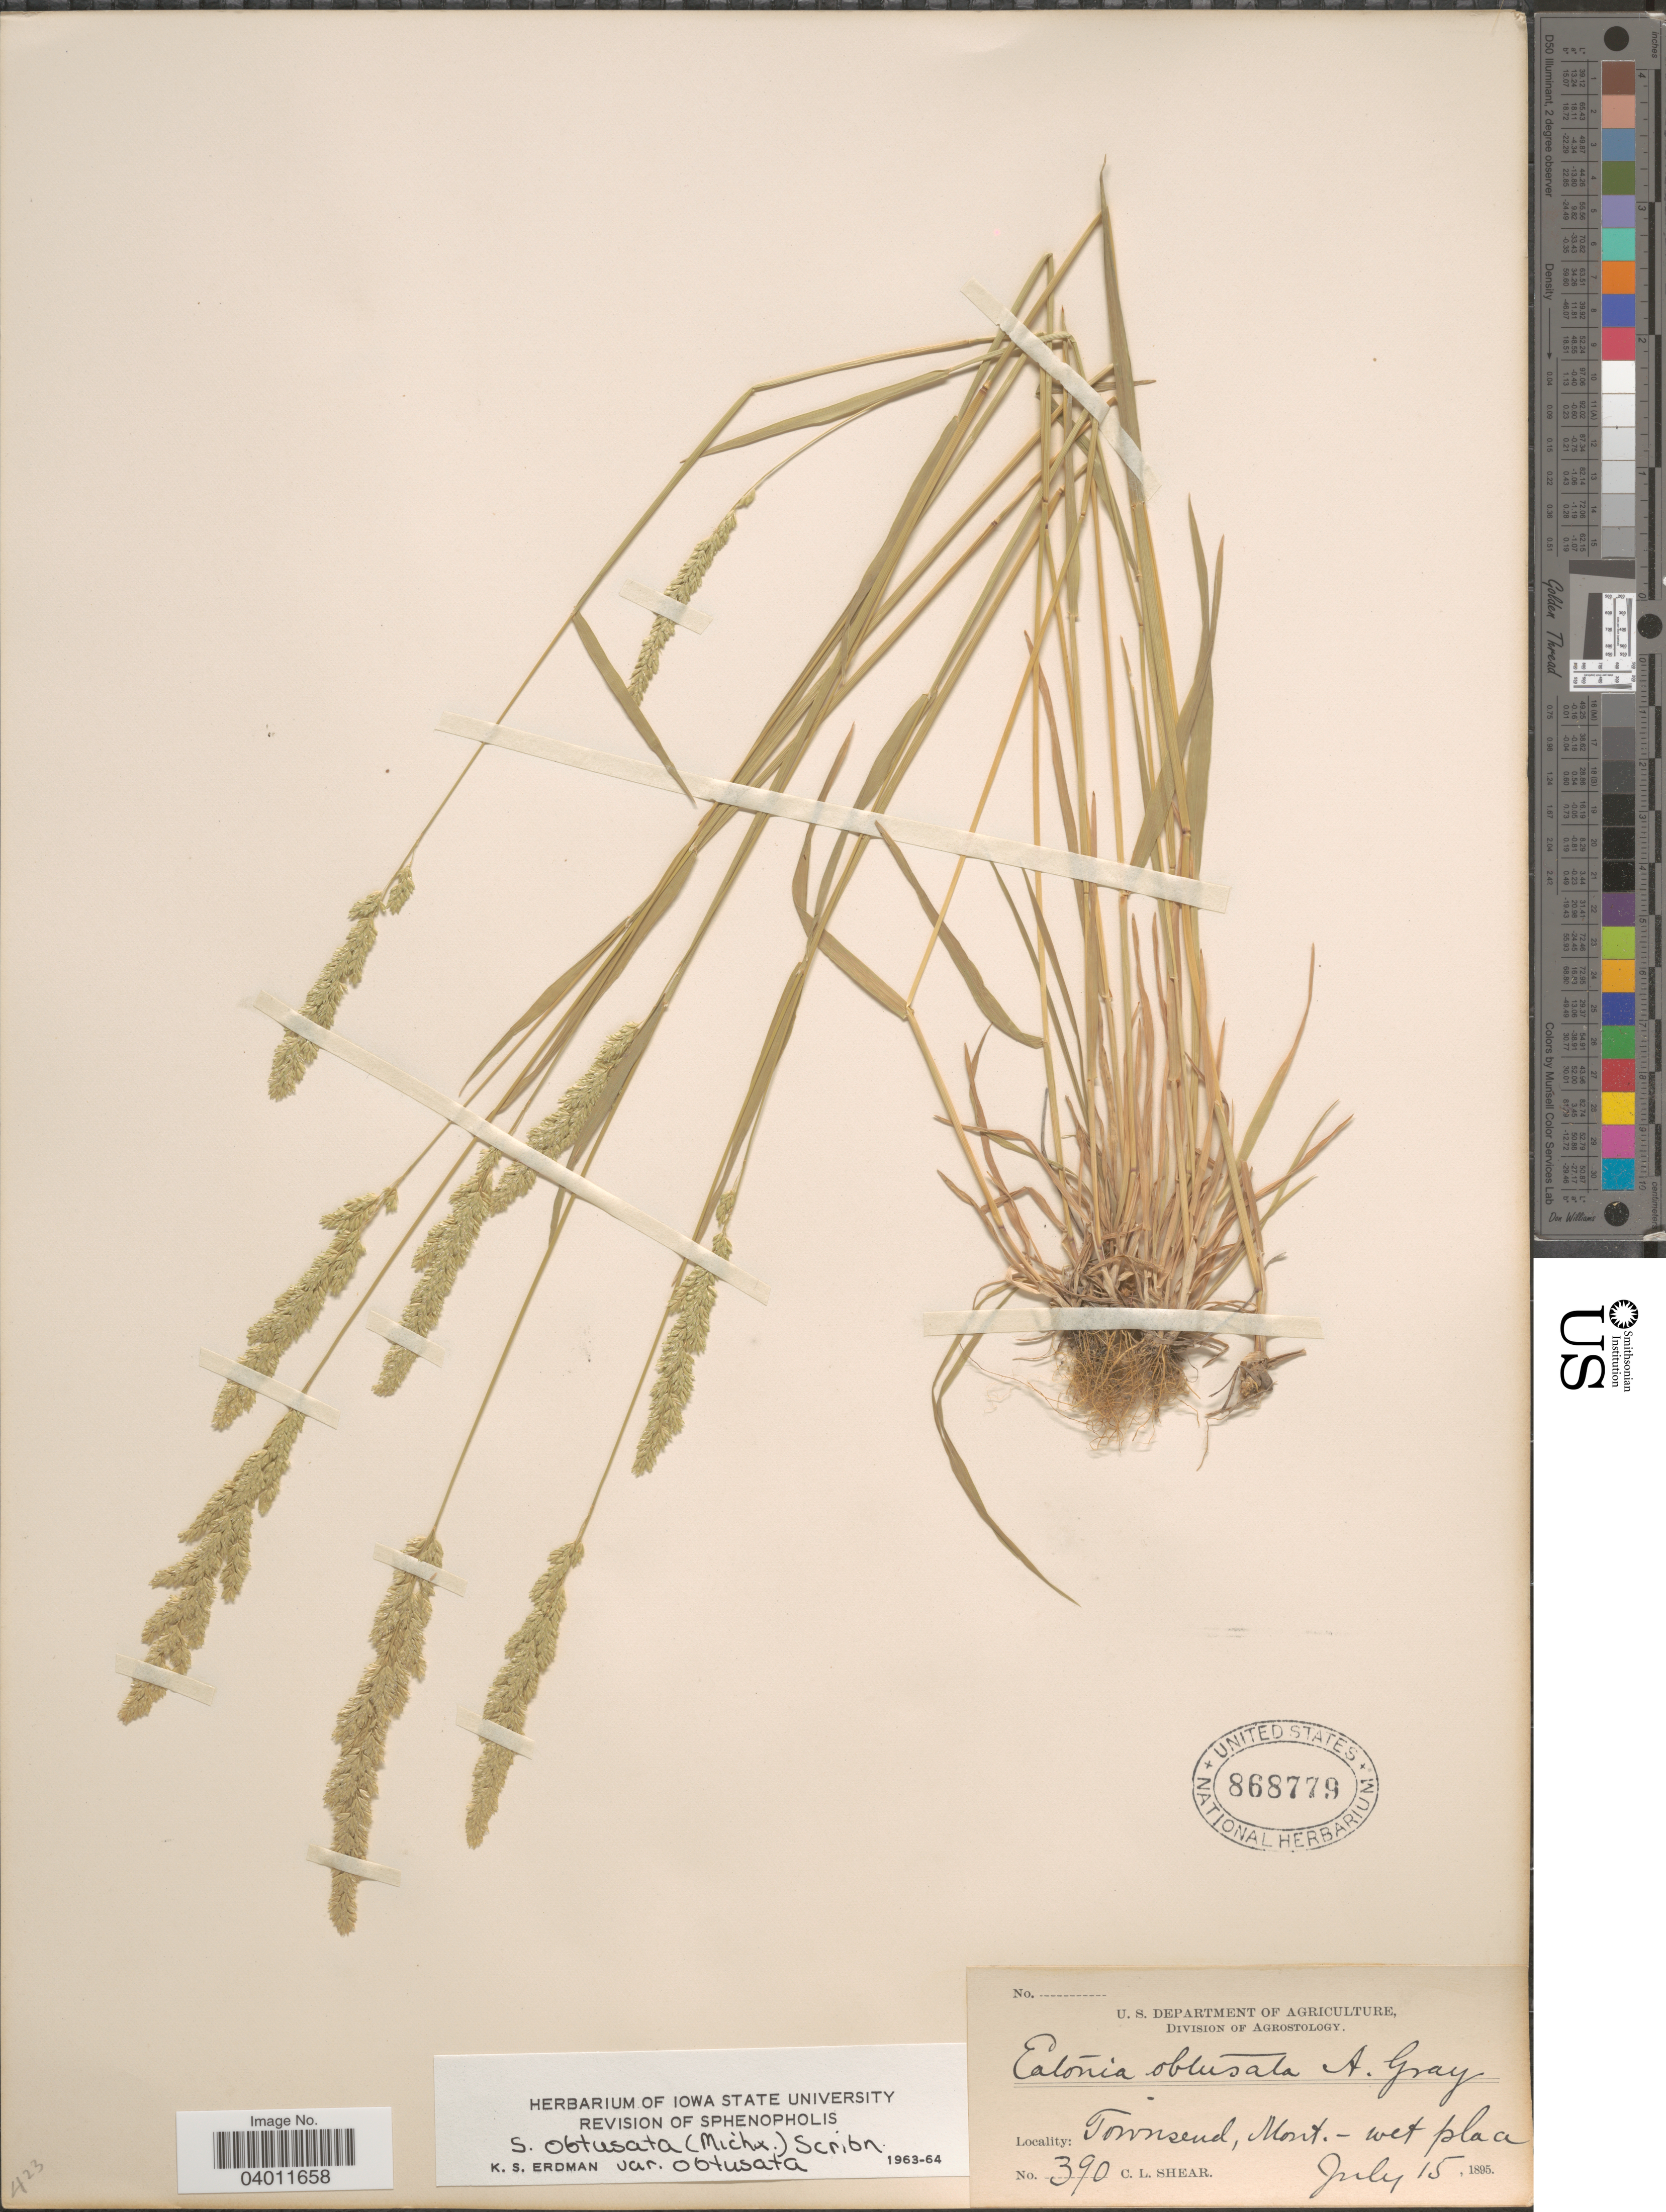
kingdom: Plantae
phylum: Tracheophyta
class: Liliopsida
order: Poales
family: Poaceae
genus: Sphenopholis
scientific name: Sphenopholis obtusata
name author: (Michx.) Scribn.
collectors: C. L. Shear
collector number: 390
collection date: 1895-07-15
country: United States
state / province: Montana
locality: Townsend.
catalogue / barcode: US 868779